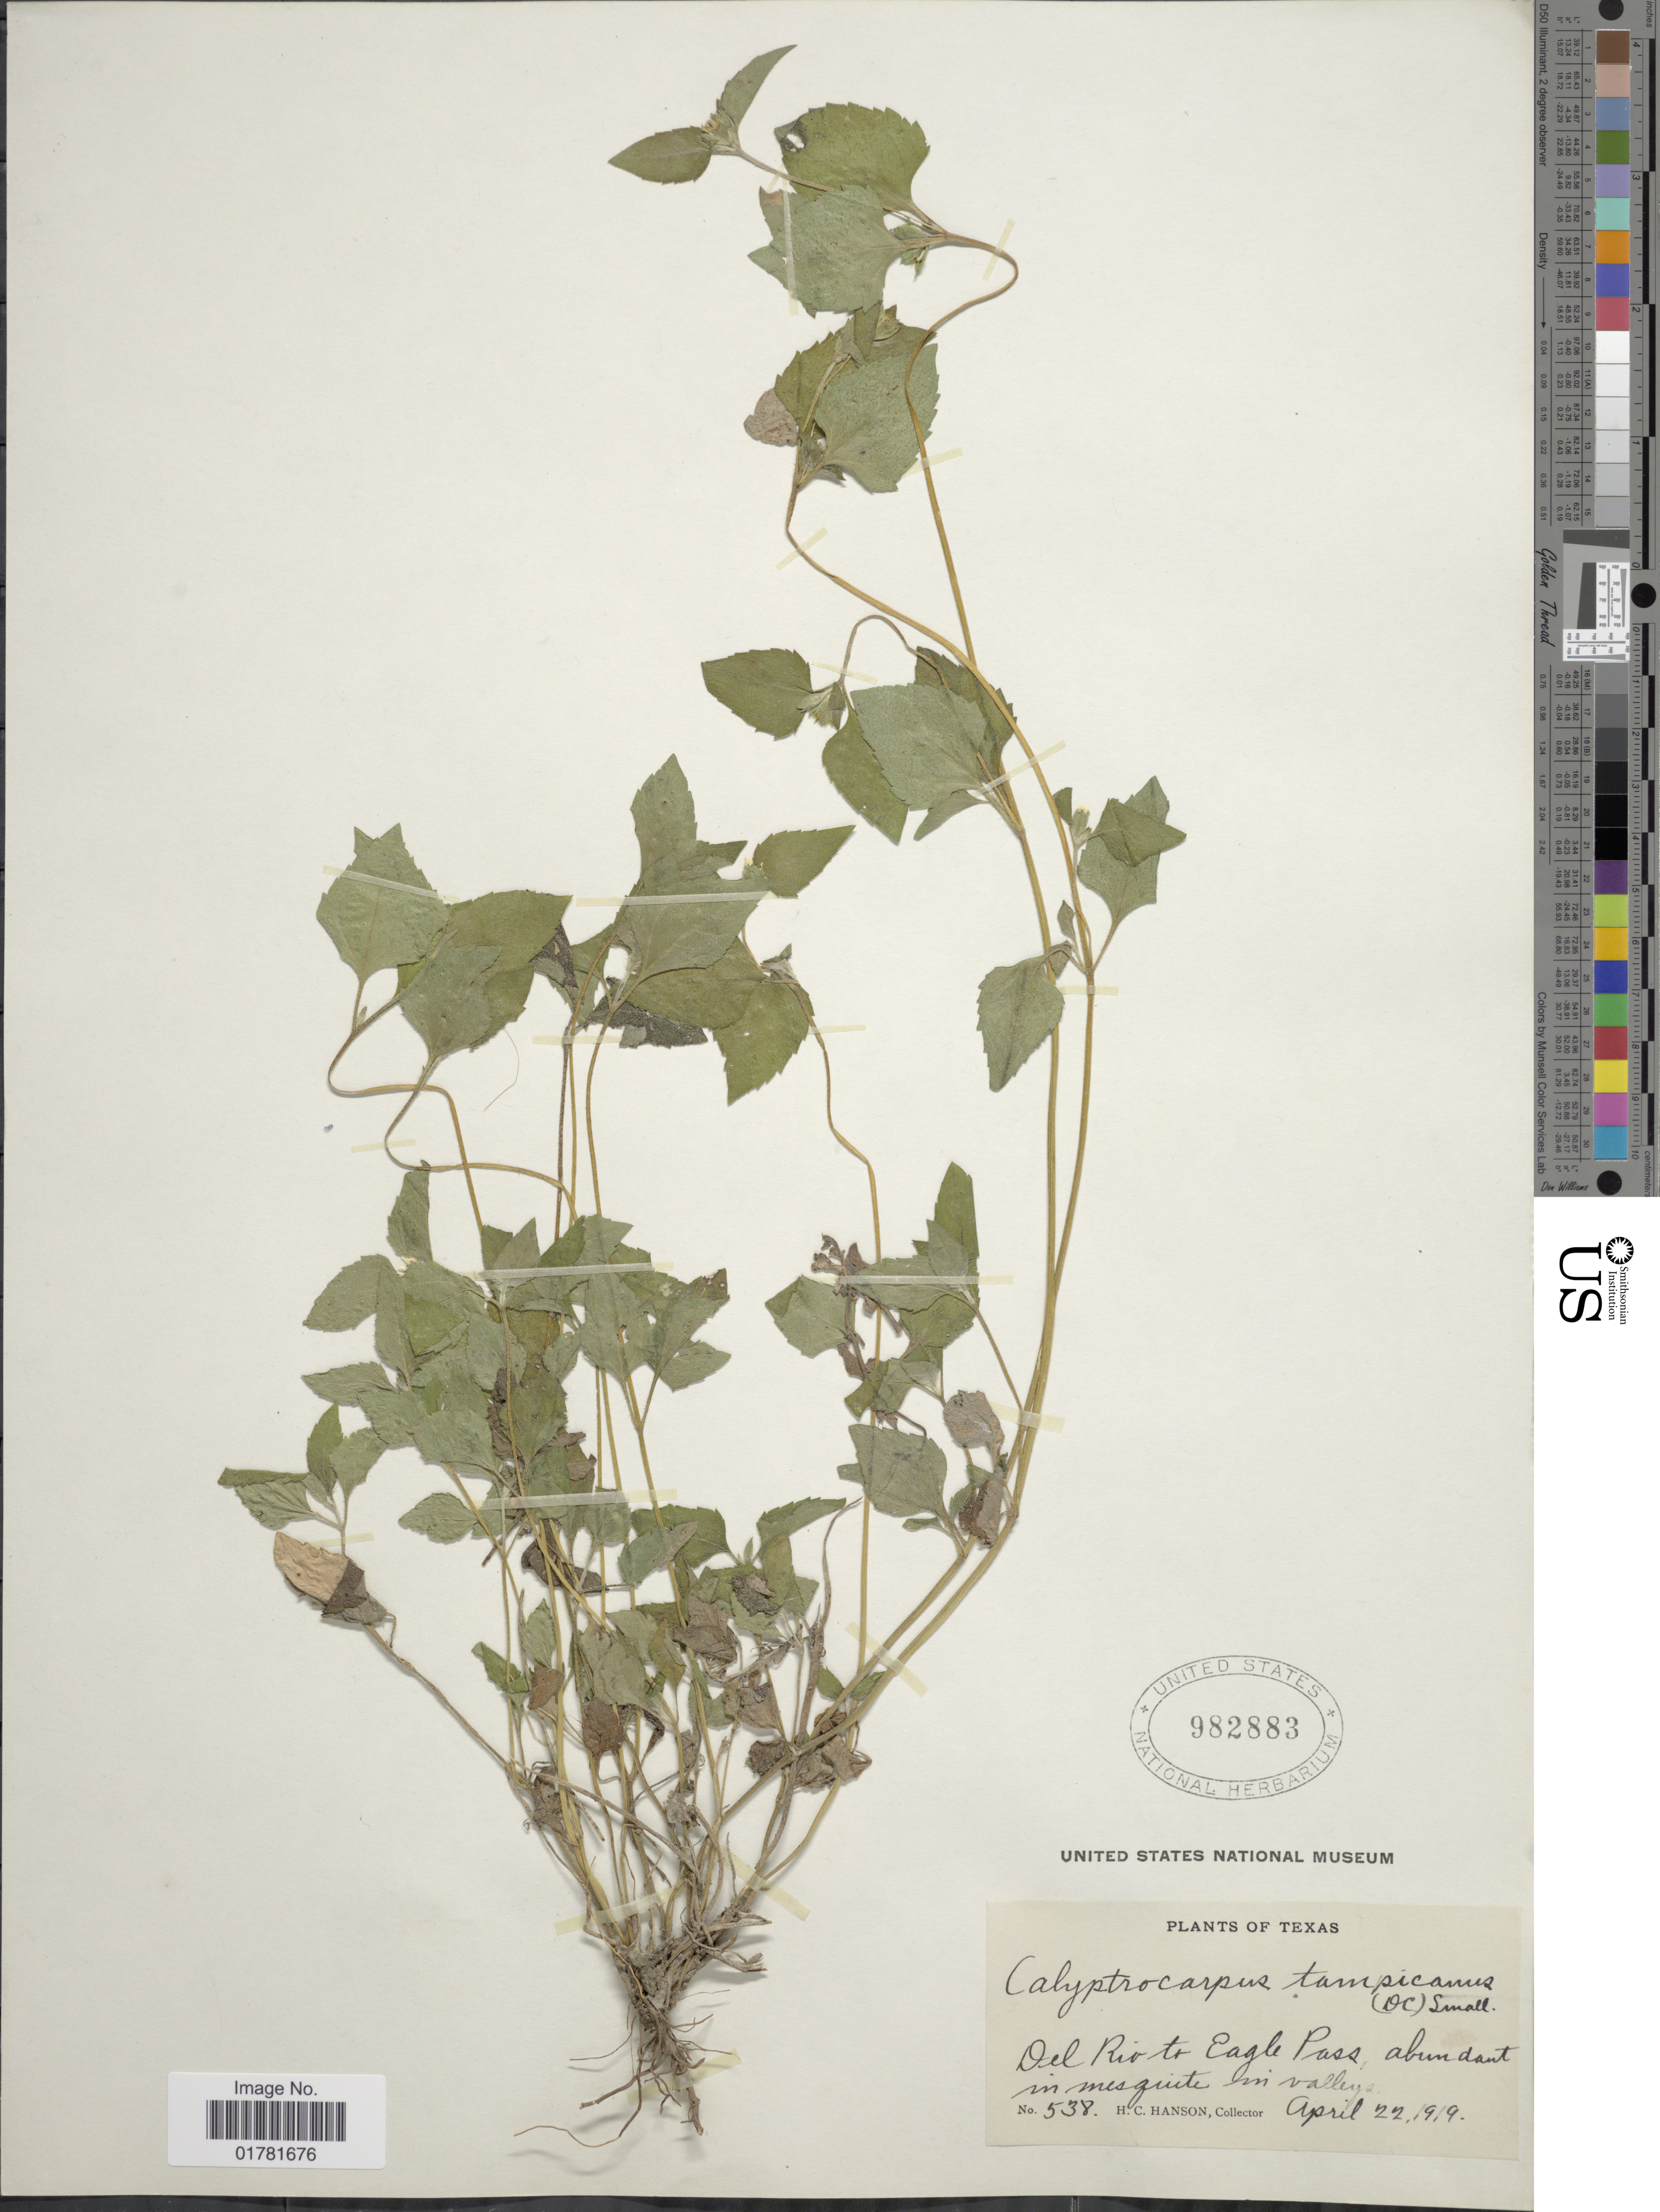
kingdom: Plantae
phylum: Tracheophyta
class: Magnoliopsida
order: Asterales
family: Asteraceae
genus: Calyptocarpus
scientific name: Calyptocarpus vialis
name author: Less.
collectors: H. Hanson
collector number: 538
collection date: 1919-04-22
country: United States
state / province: Texas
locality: Del Rio to Eagle Pass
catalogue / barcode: US 982883